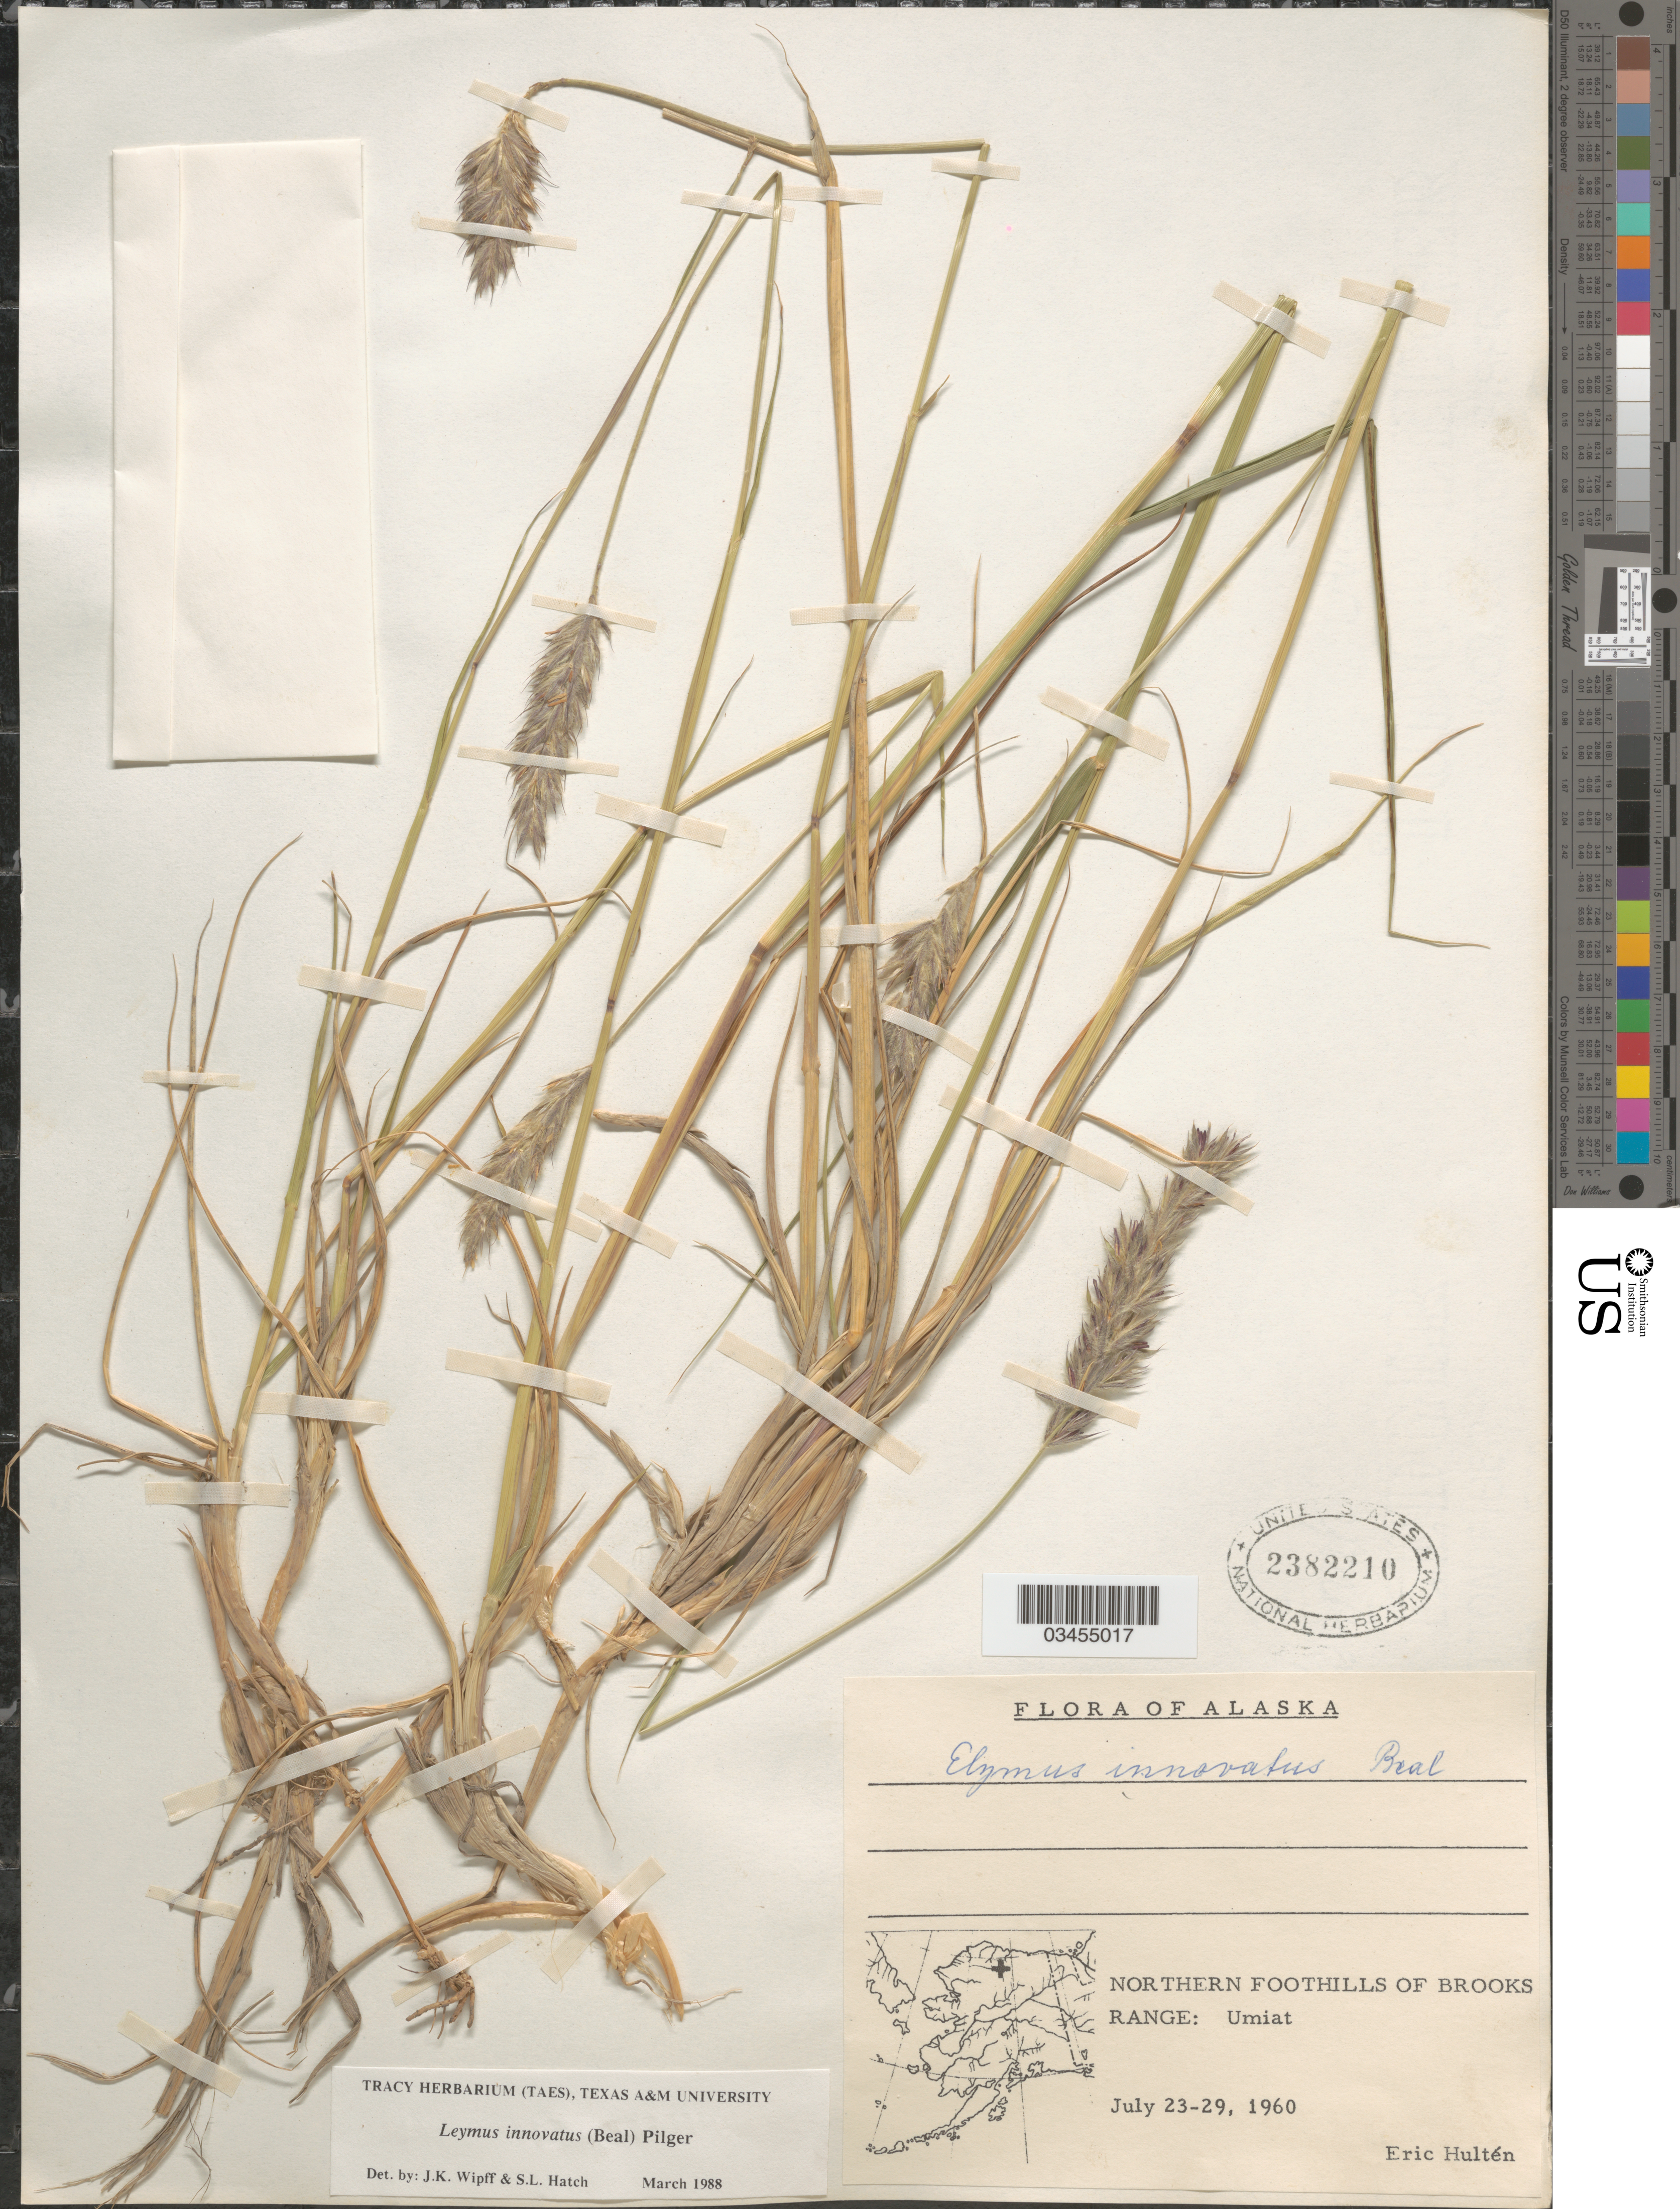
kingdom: Plantae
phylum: Tracheophyta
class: Liliopsida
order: Poales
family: Poaceae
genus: Leymus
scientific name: Leymus innovatus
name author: (W.J. Beal) Pilg.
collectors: E. G. Hultén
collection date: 1960-07-23/1960-07-29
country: United States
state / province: Alaska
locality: Northern Foothills of Brooks Range: Umiat.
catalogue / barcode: US 2382210